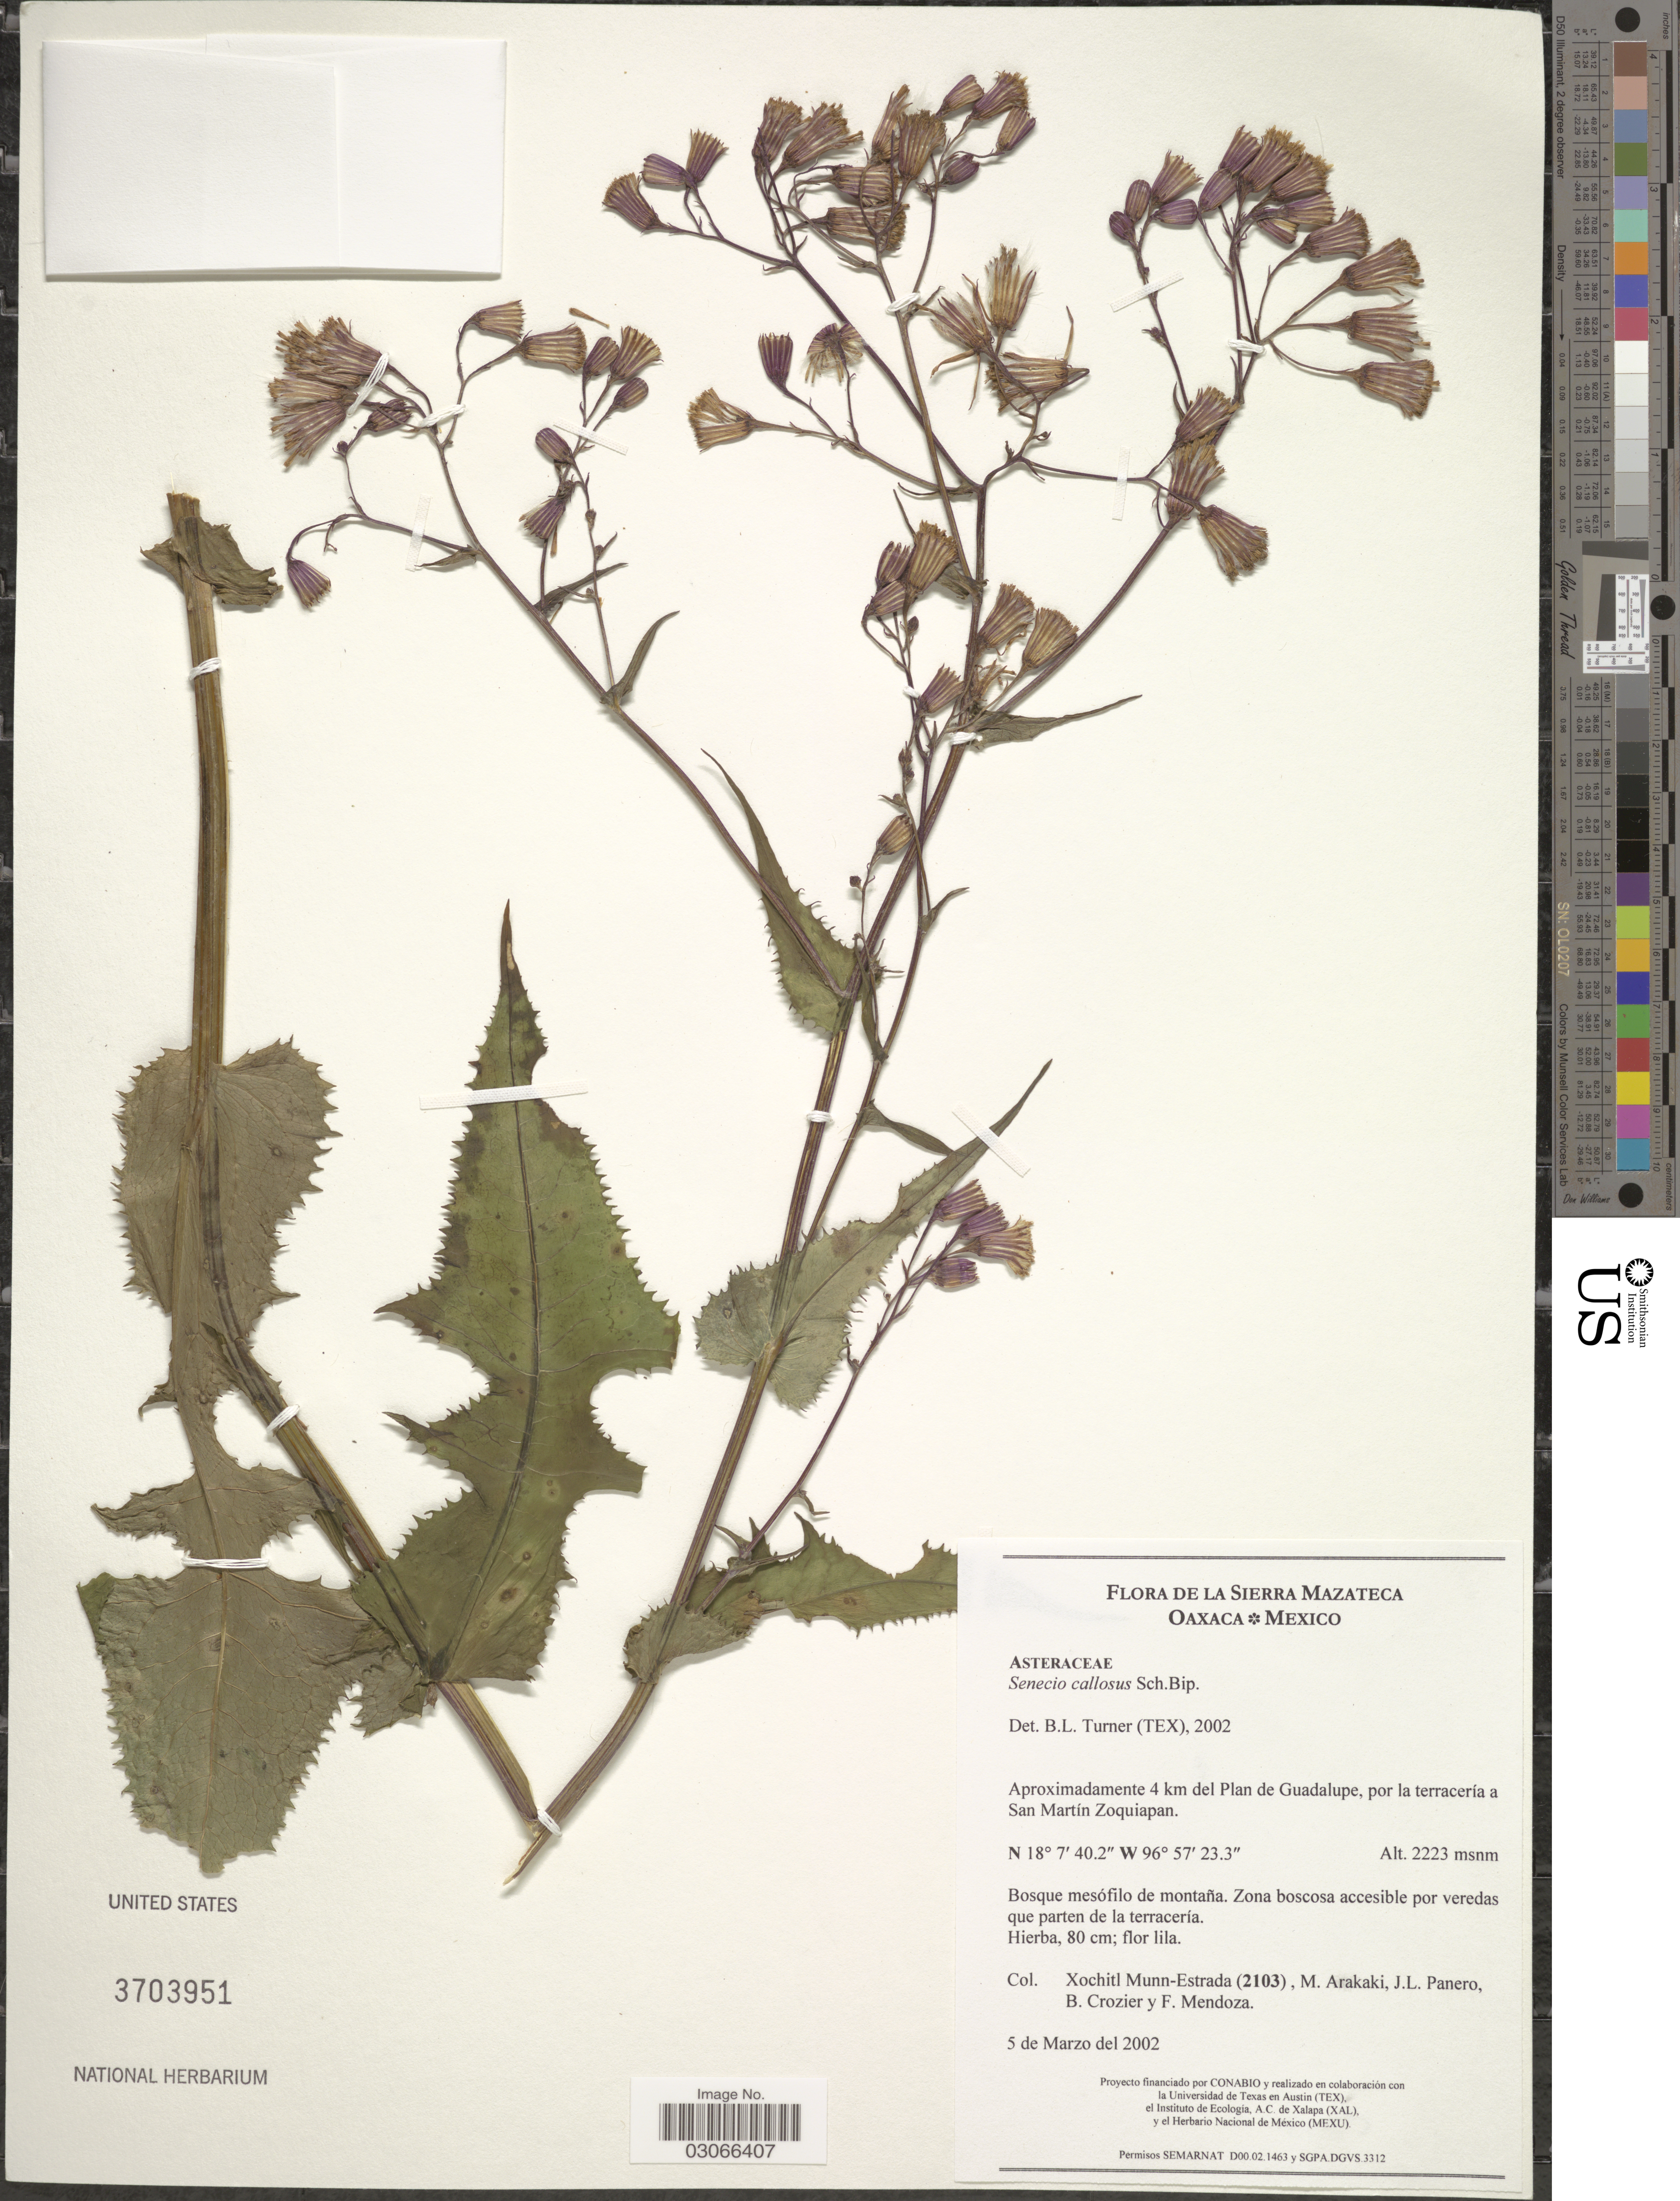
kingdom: Plantae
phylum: Tracheophyta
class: Magnoliopsida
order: Asterales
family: Asteraceae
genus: Senecio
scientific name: Senecio callosus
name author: Sch. Bip.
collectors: X. Munn-Estrada, M. Arakaki, J. L. Panero, B. Crozier & F. Mendoza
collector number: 2103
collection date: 2002-03-05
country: Mexico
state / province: Oaxaca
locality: La Sierra Mazateca. Aproximadamente 4 km del Plan de Guadalupe, por la terracería a San Martin Zoquiapan.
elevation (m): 2223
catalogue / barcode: US 3703951